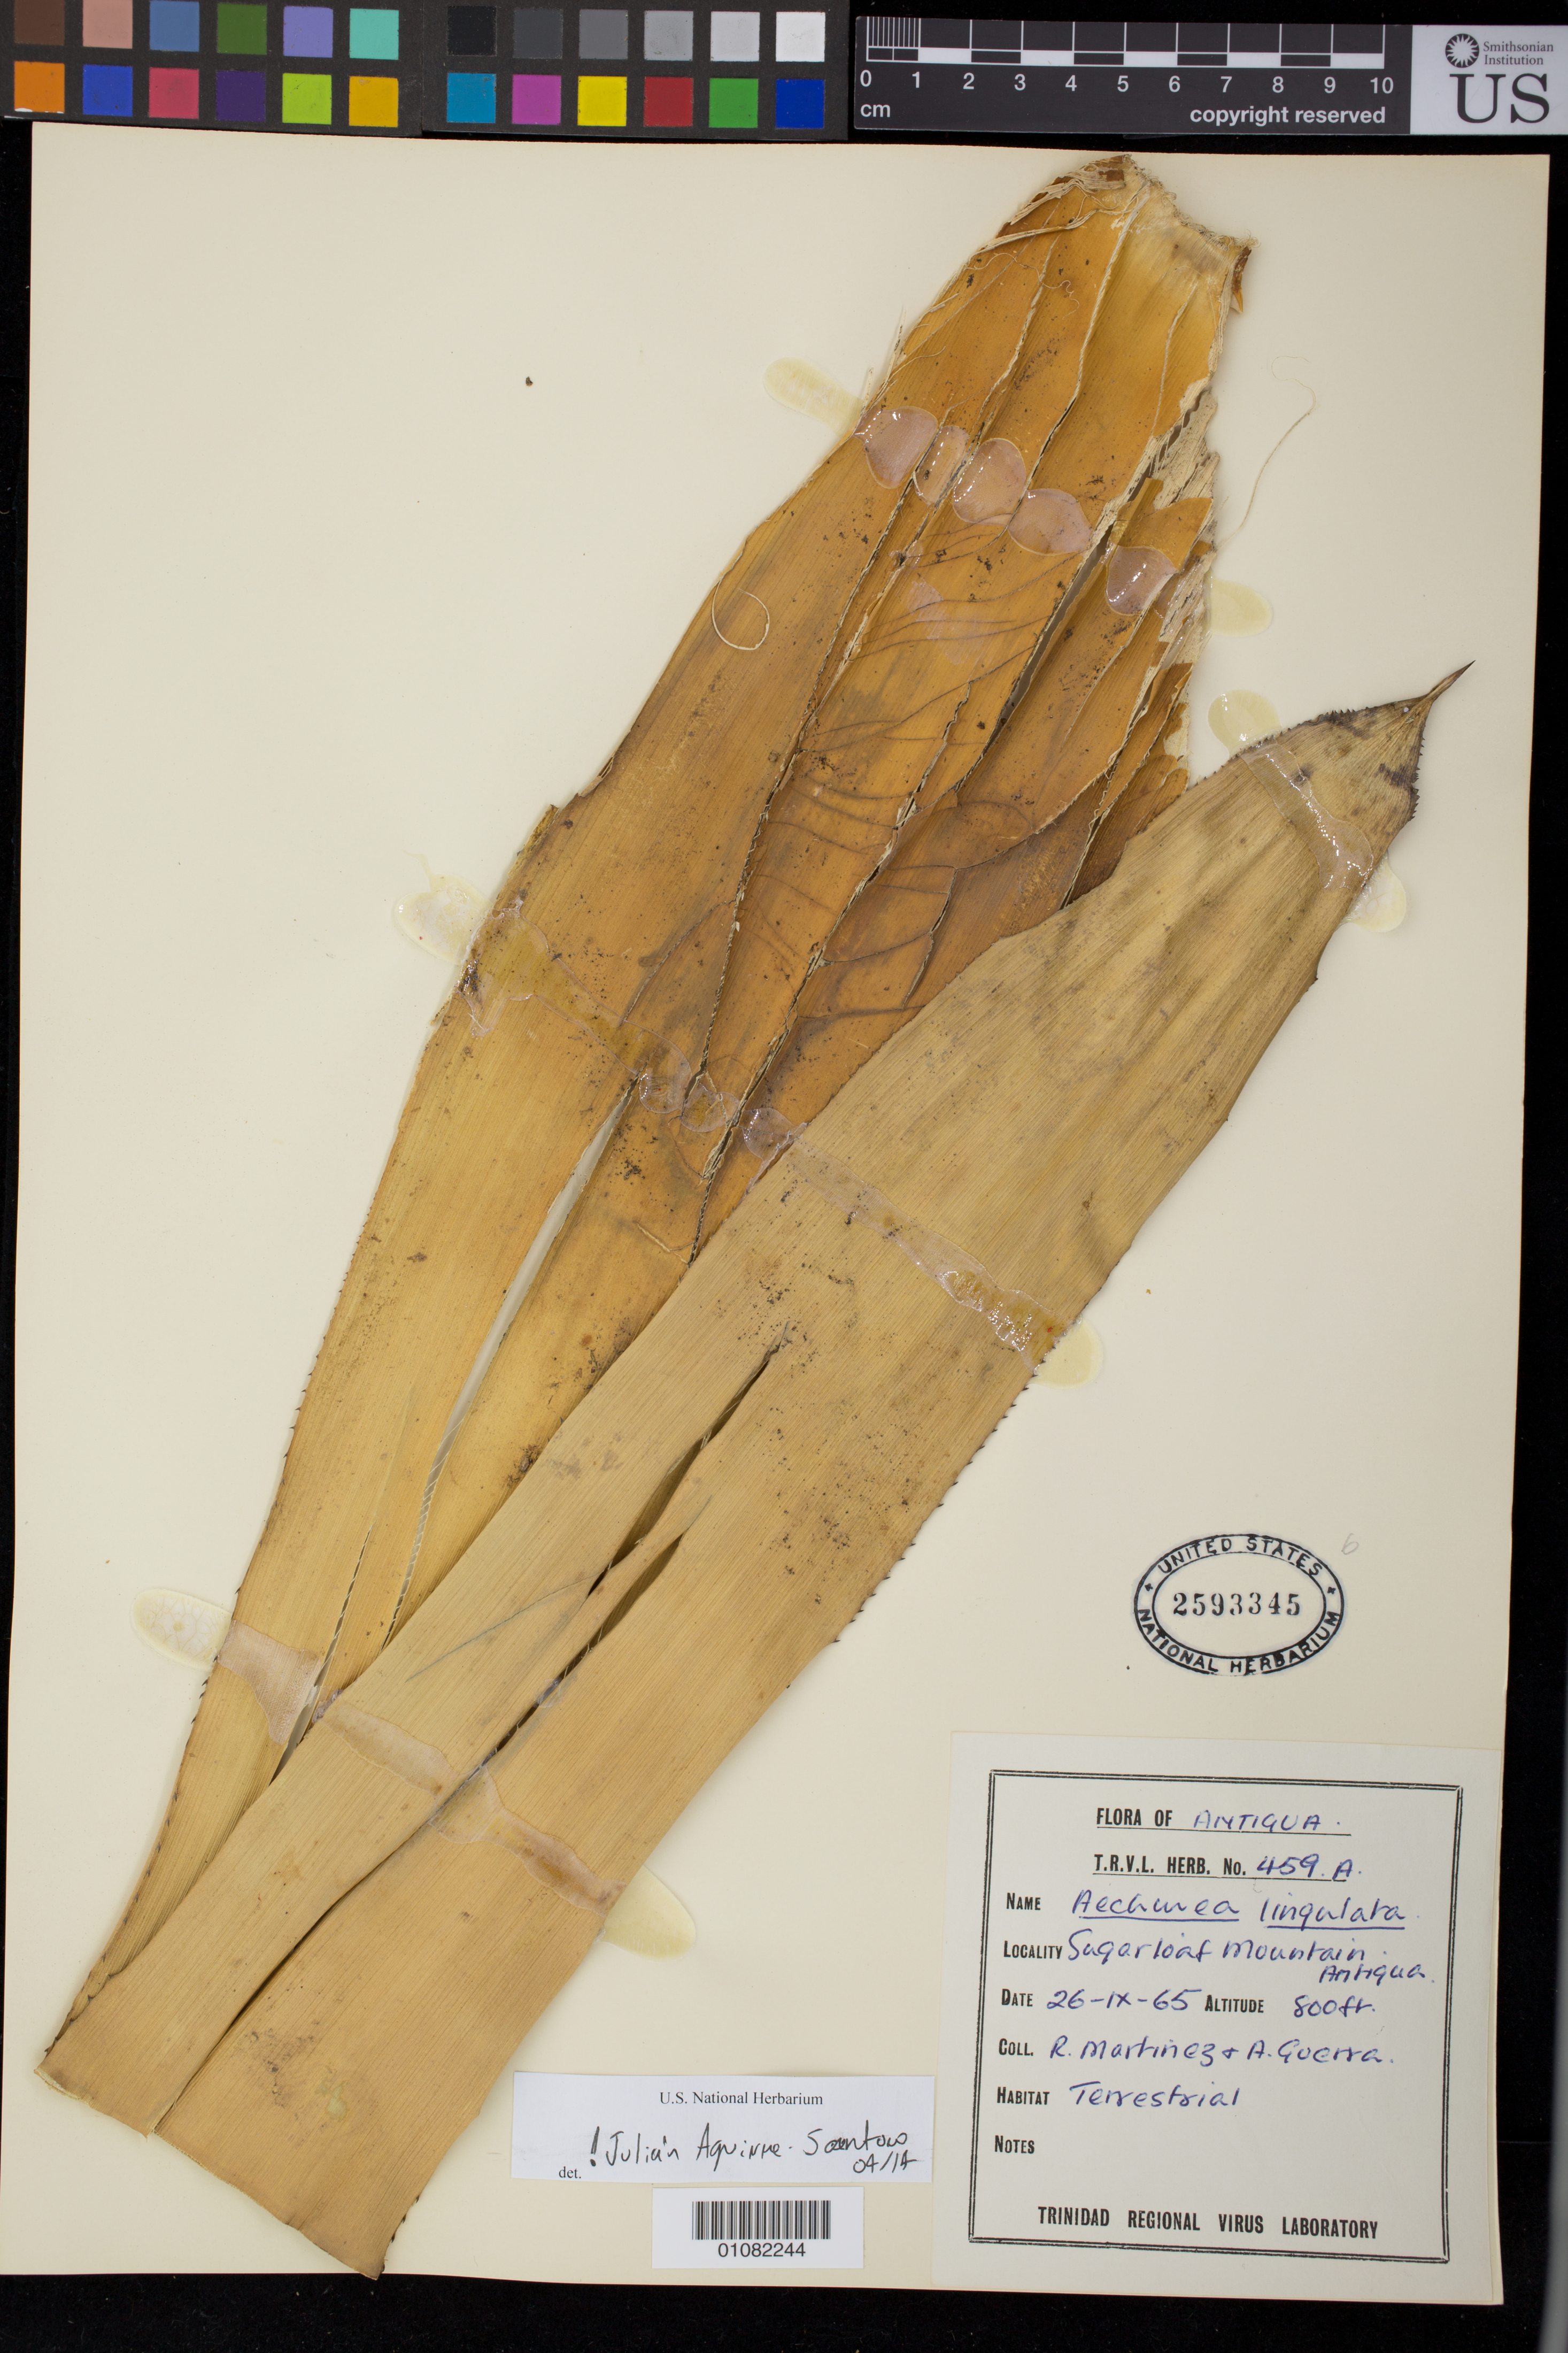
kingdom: Plantae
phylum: Tracheophyta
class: Liliopsida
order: Poales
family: Bromeliaceae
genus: Wittmackia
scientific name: Wittmackia lingulata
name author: (L.) Mez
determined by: Strong, Mark T., (BOT), Smithsonian Institution - National Museum of Natural History (UNITED STATES)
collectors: R. Martinez & A. Guerra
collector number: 459a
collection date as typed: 26 Sep 1965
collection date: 1965-09-26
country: Antigua and Barbuda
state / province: Saint Paul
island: Antigua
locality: Sugarloaf Mountain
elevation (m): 244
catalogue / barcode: US 2593345